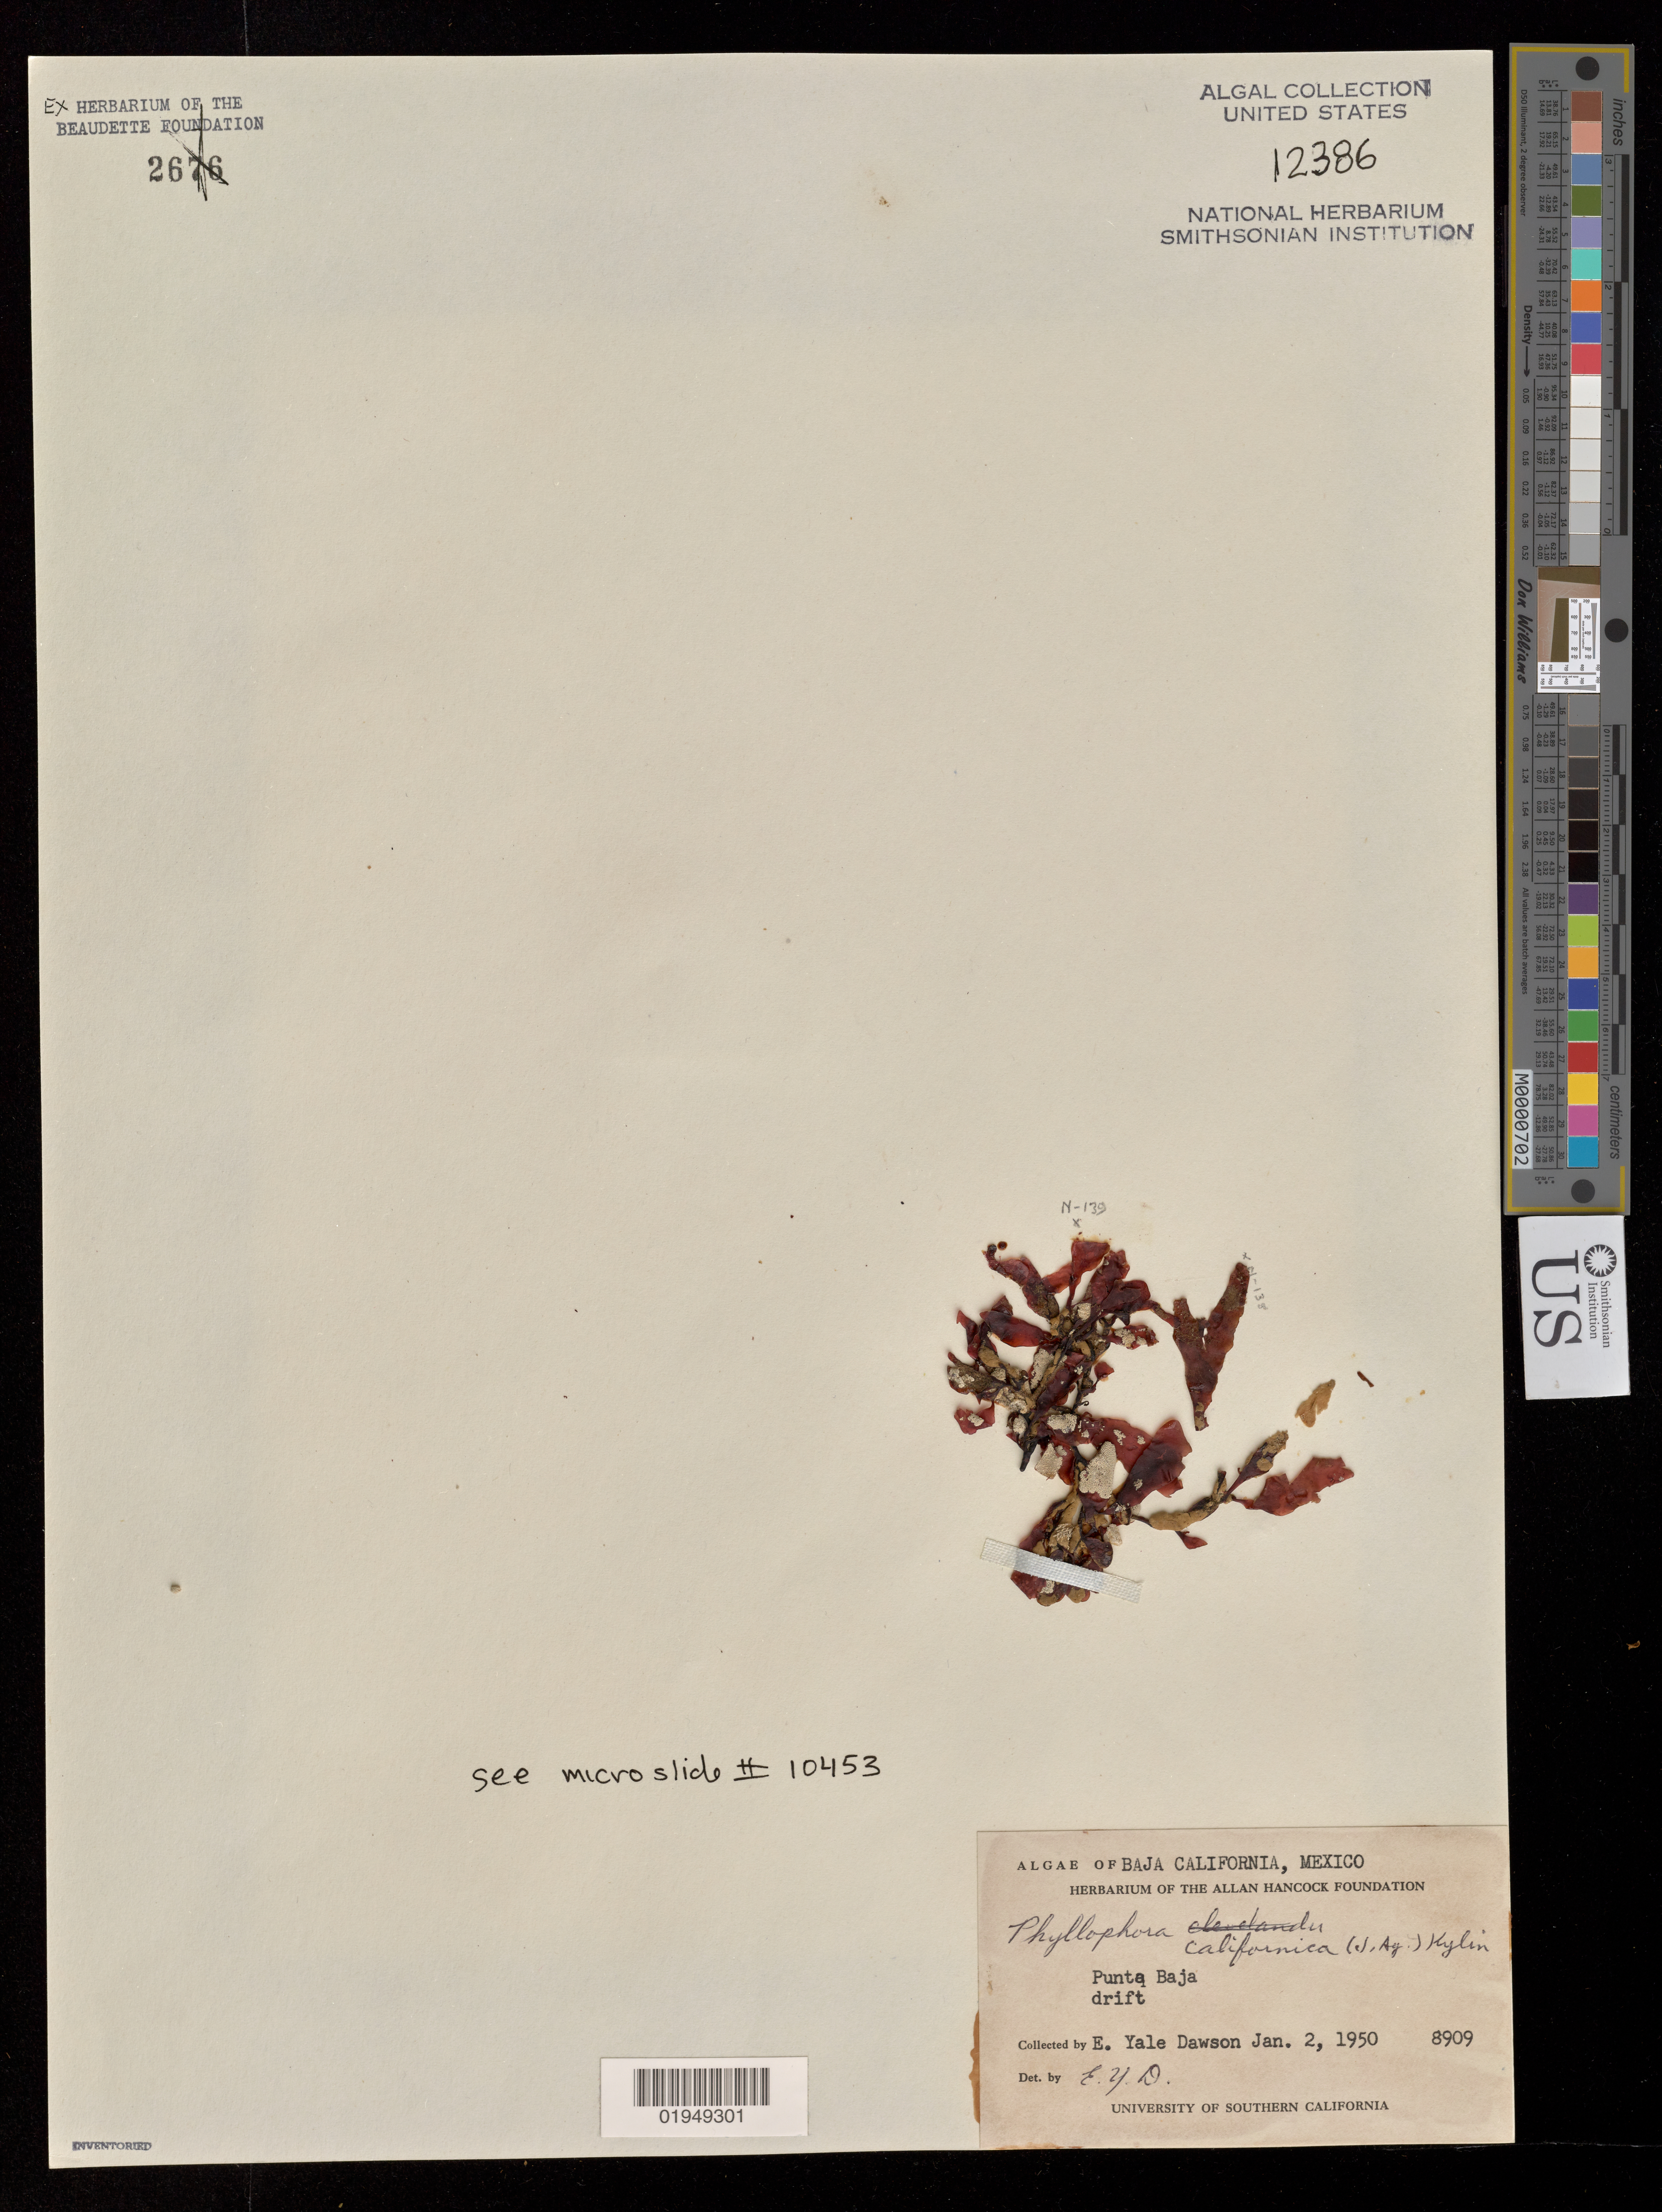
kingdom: Plantae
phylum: Rhodophyta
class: Florideophyceae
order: Gigartinales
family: Phyllophoraceae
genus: Ozophora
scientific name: Ozophora clevelandii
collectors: E. Y. Dawson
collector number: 8909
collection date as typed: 02 Jan 1950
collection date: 1950-01-02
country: Mexico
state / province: Baja California Norte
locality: Punta Baja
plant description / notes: See microslide #10453.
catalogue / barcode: US 12386